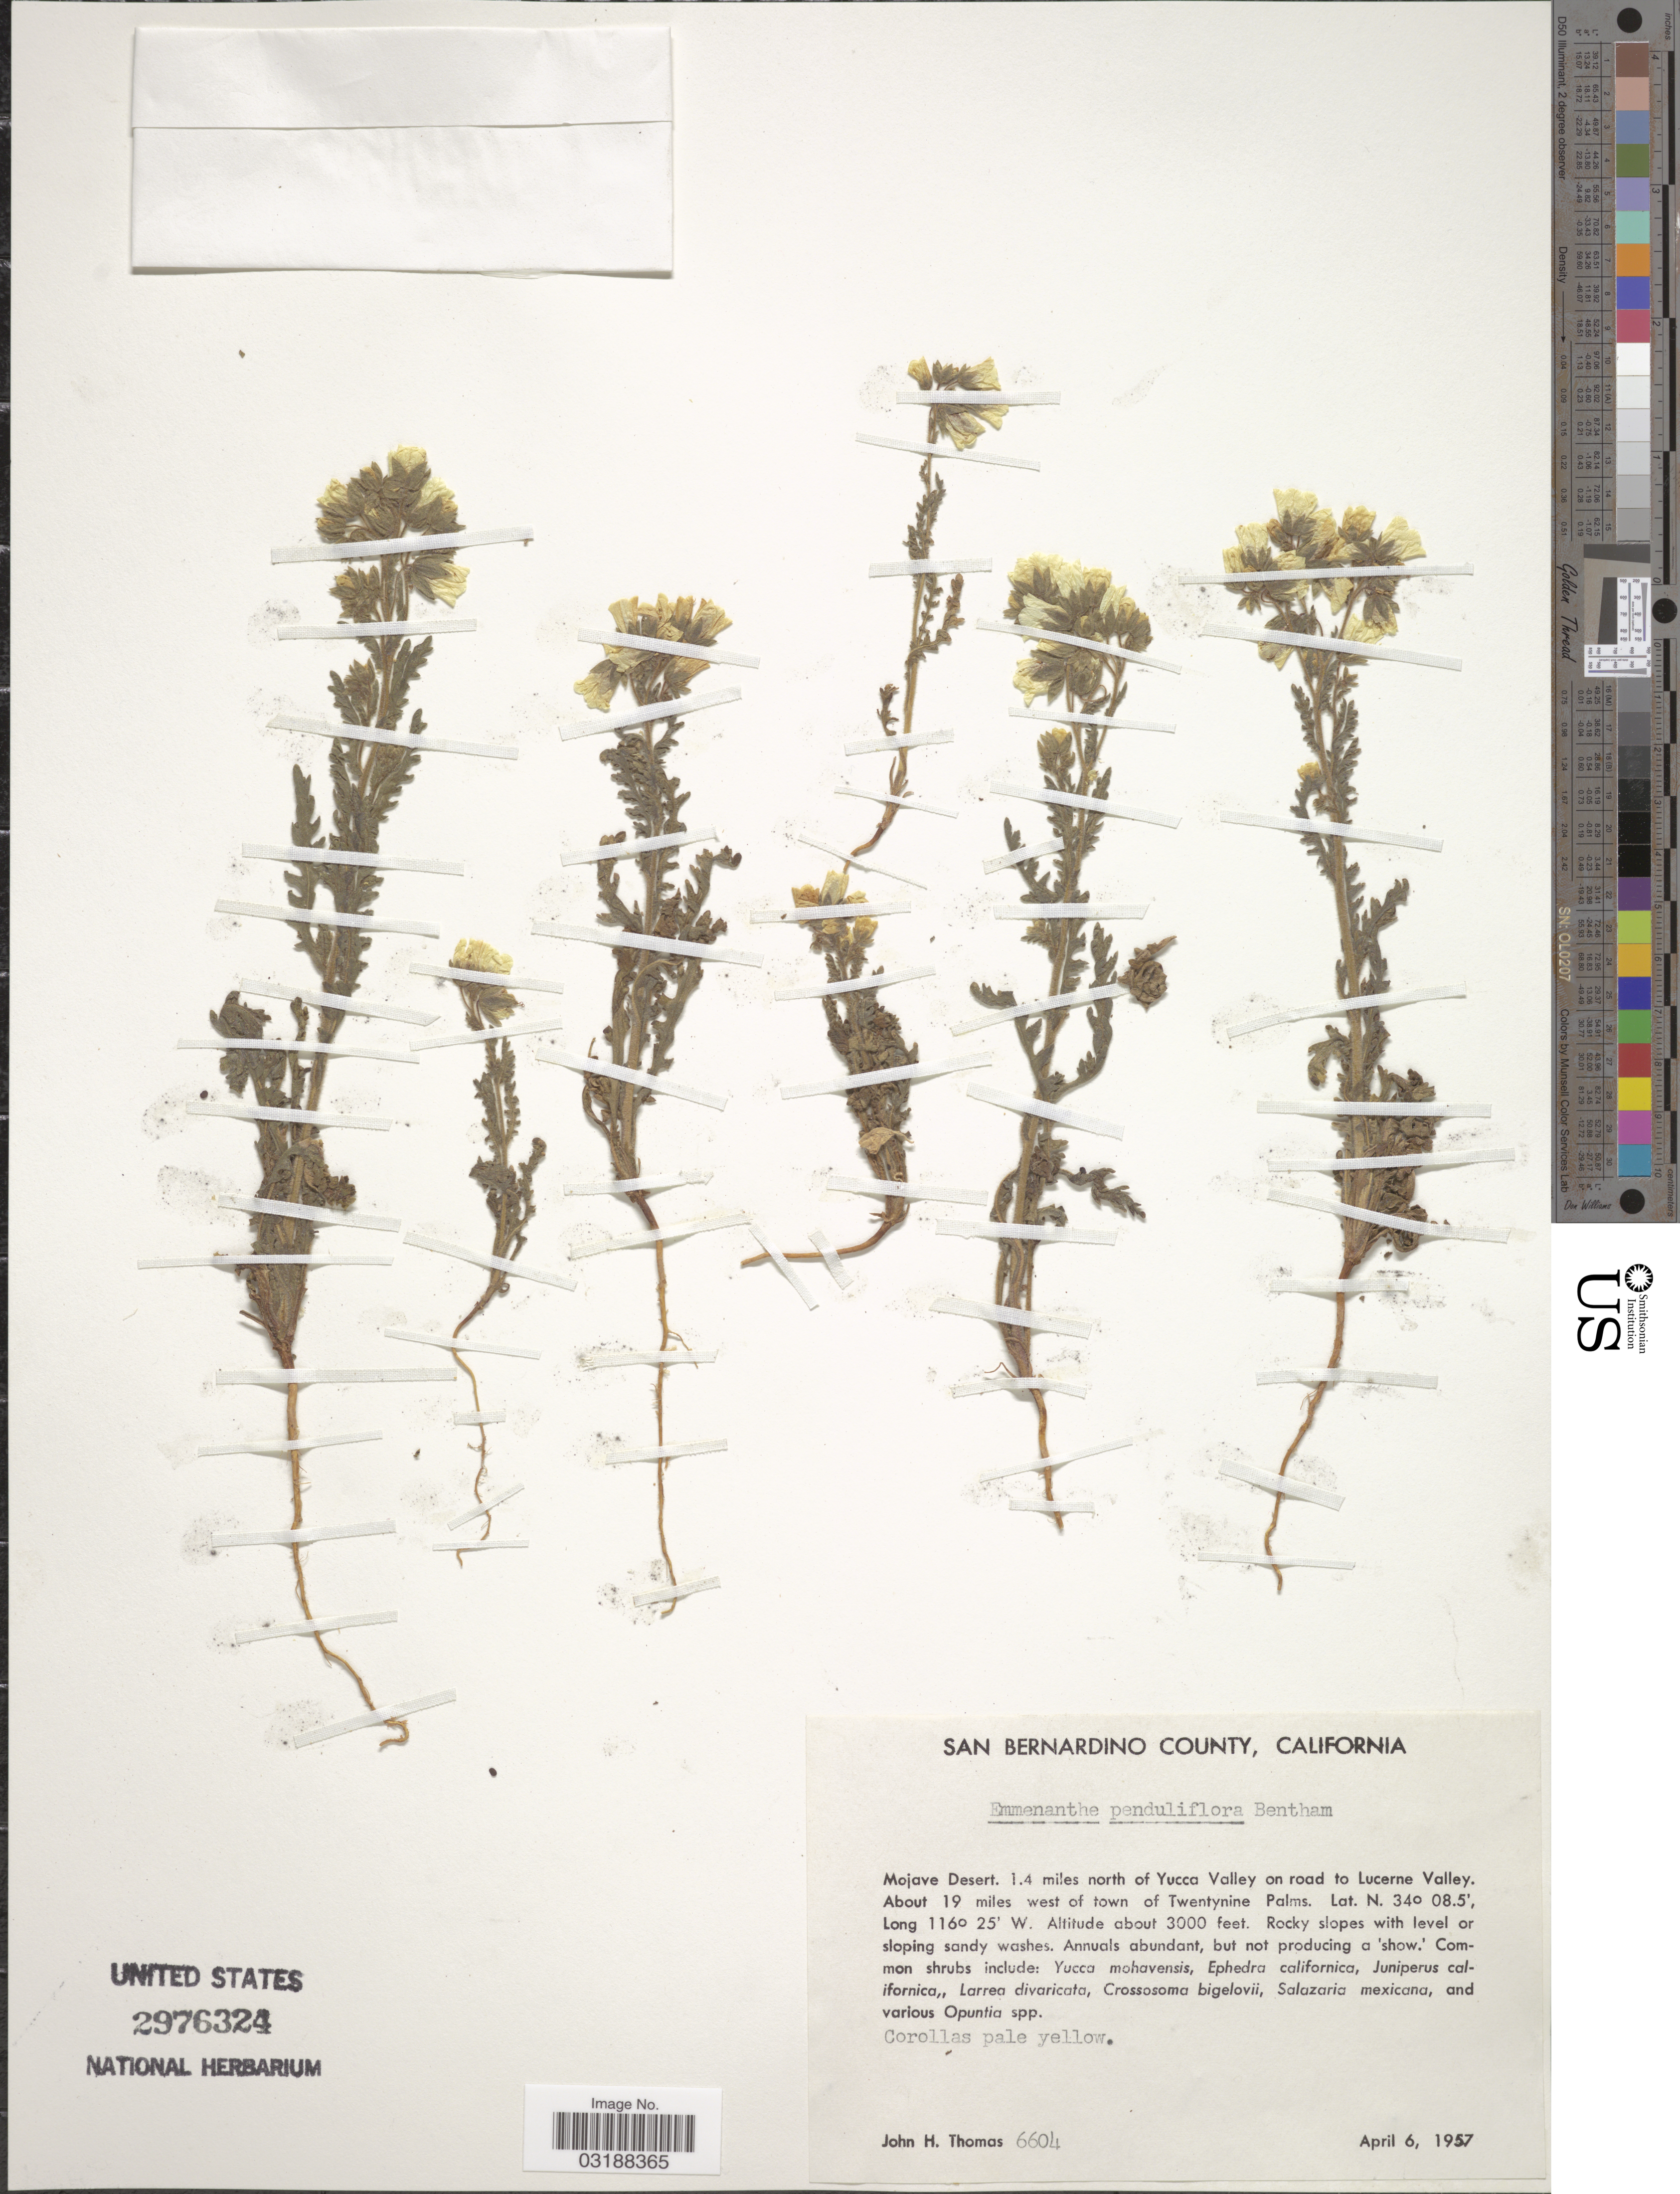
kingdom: Plantae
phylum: Tracheophyta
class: Magnoliopsida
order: Boraginales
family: Hydrophyllaceae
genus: Emmenanthe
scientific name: Emmenanthe penduliflora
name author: Benth.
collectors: J. H. Thomas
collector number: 6604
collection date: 1957-04-06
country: United States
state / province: California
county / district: San Bernardino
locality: San Bernardino County. Mojave Desert. 1.4 miles north of Yucca Valley on road to Lucerne Valley. About 19 miles west of town of Twentynice Palms.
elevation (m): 914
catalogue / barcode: US 2976324